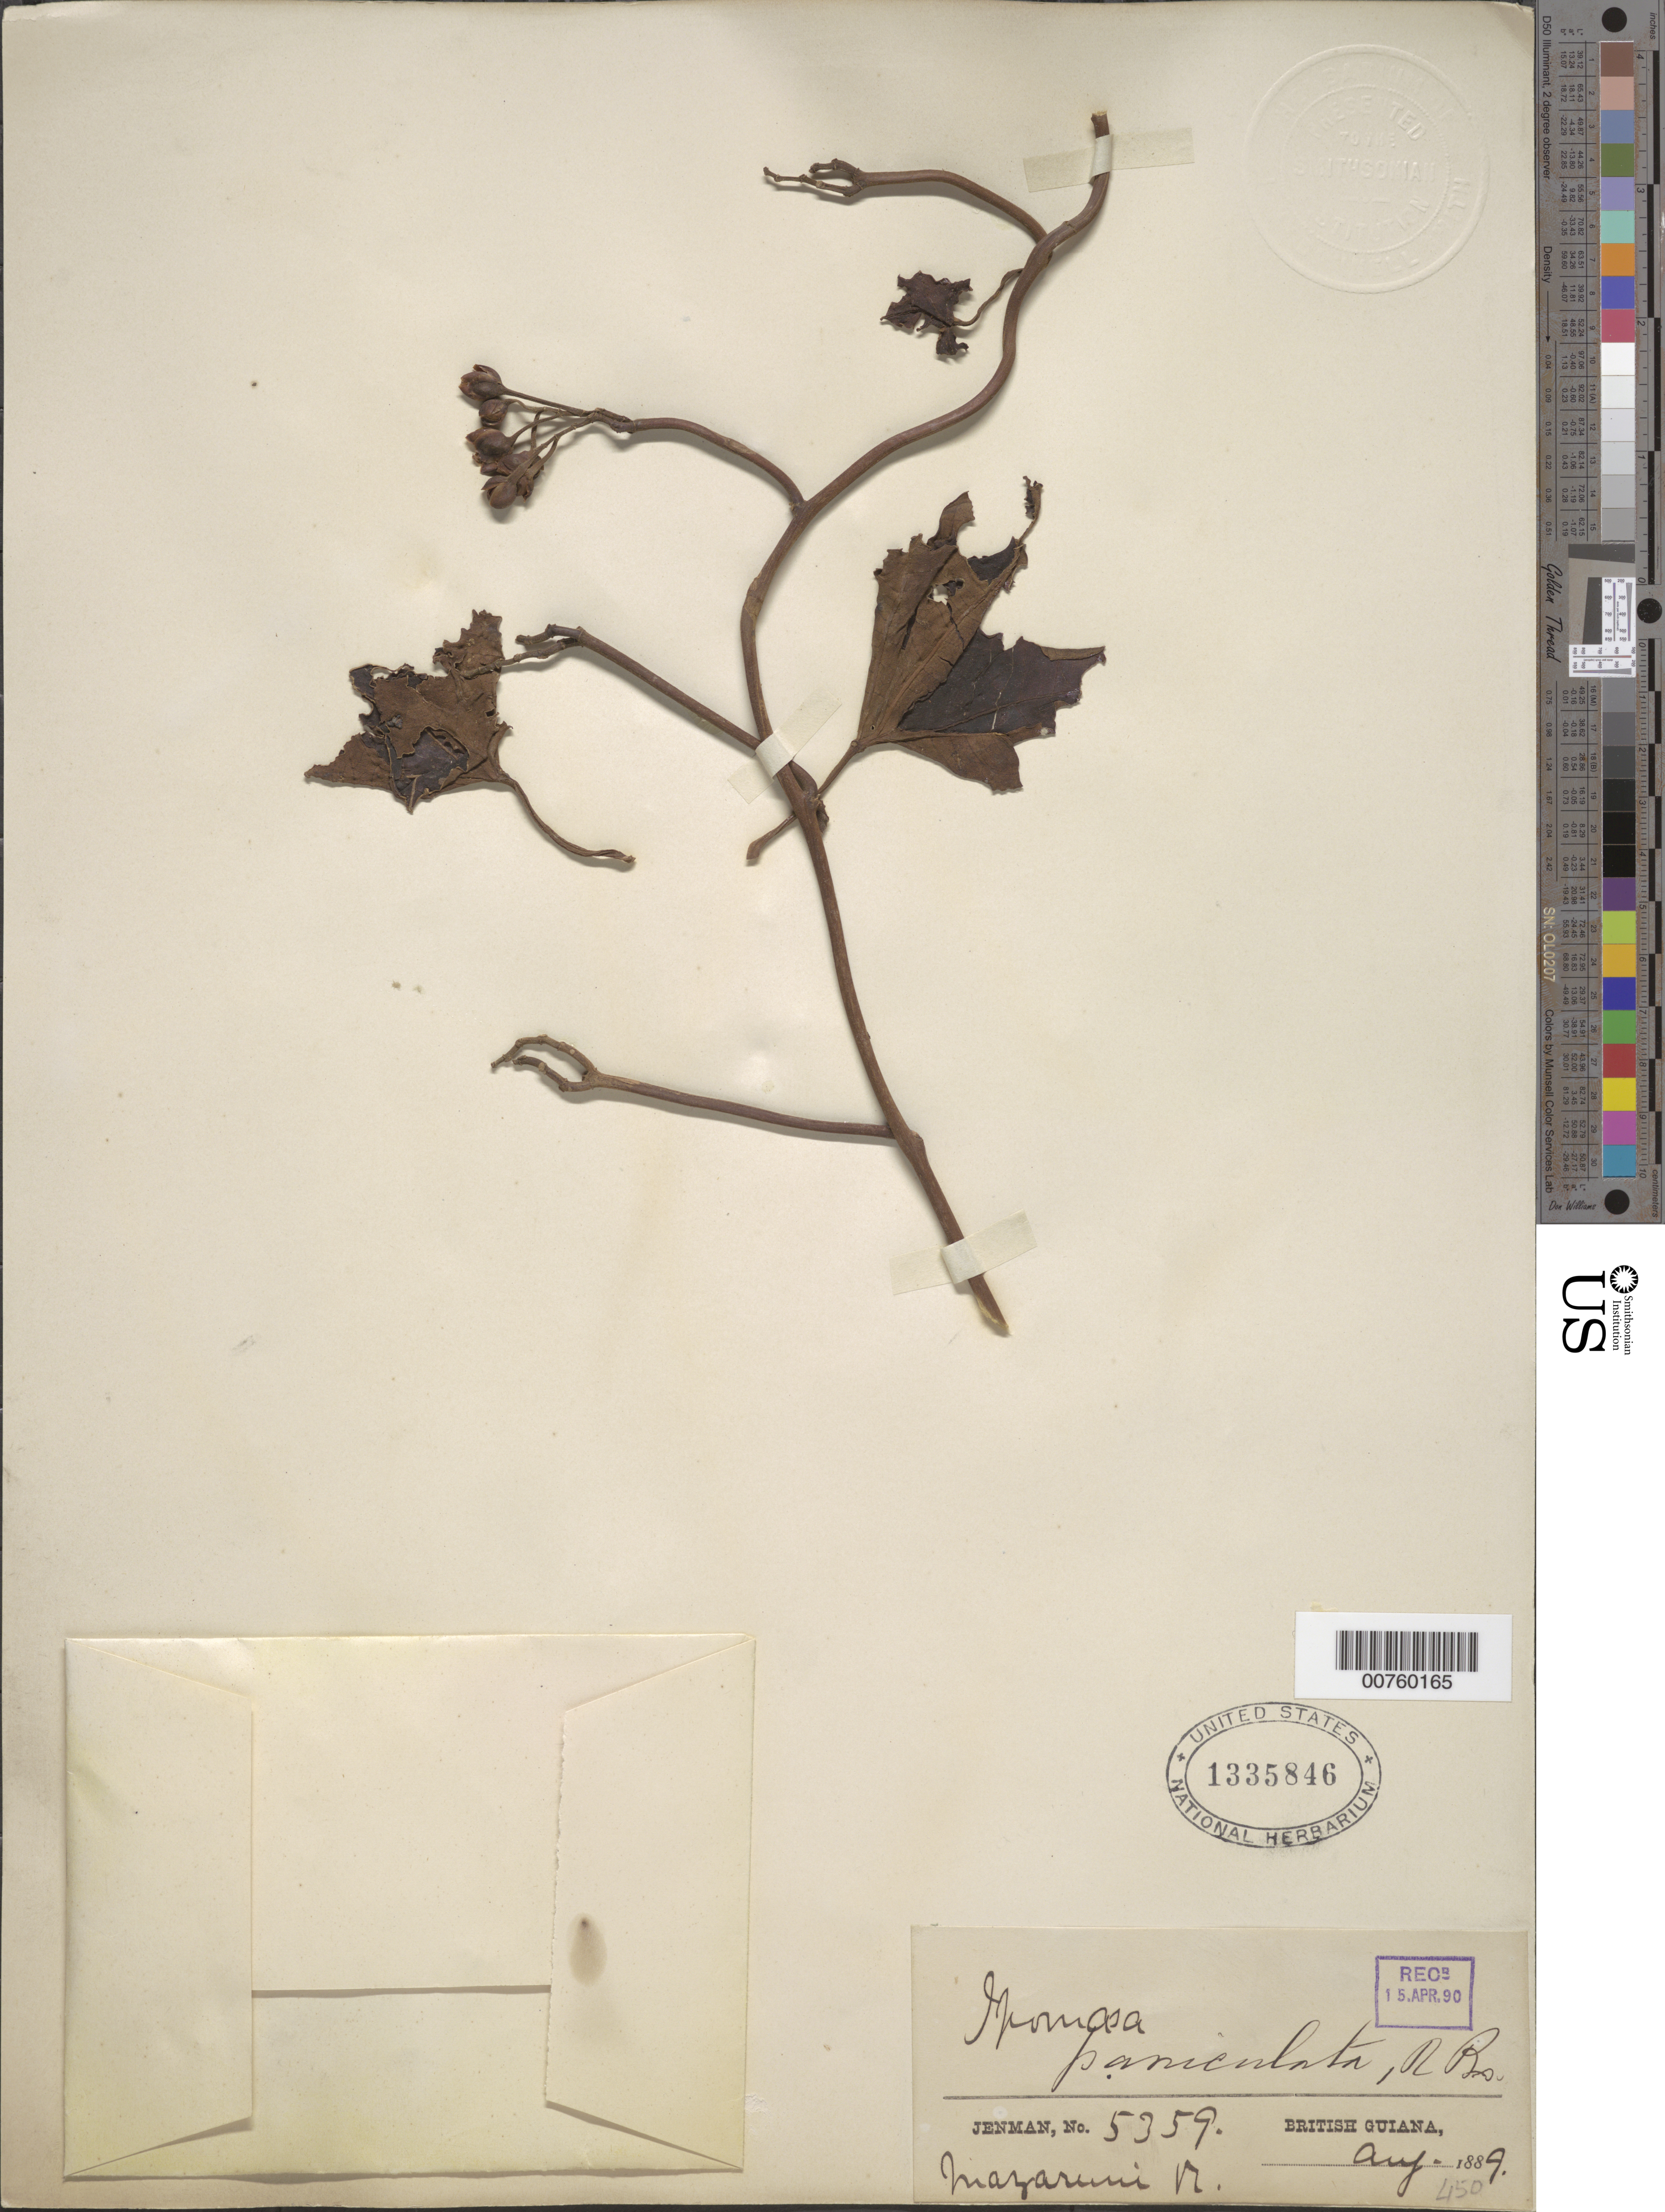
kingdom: Plantae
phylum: Tracheophyta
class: Magnoliopsida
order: Solanales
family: Convolvulaceae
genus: Ipomoea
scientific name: Ipomoea digitata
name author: L.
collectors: G. S. Jenman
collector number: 5359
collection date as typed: August 1889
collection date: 1889-08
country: Guyana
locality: Mazaruni R.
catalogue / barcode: US 1335846